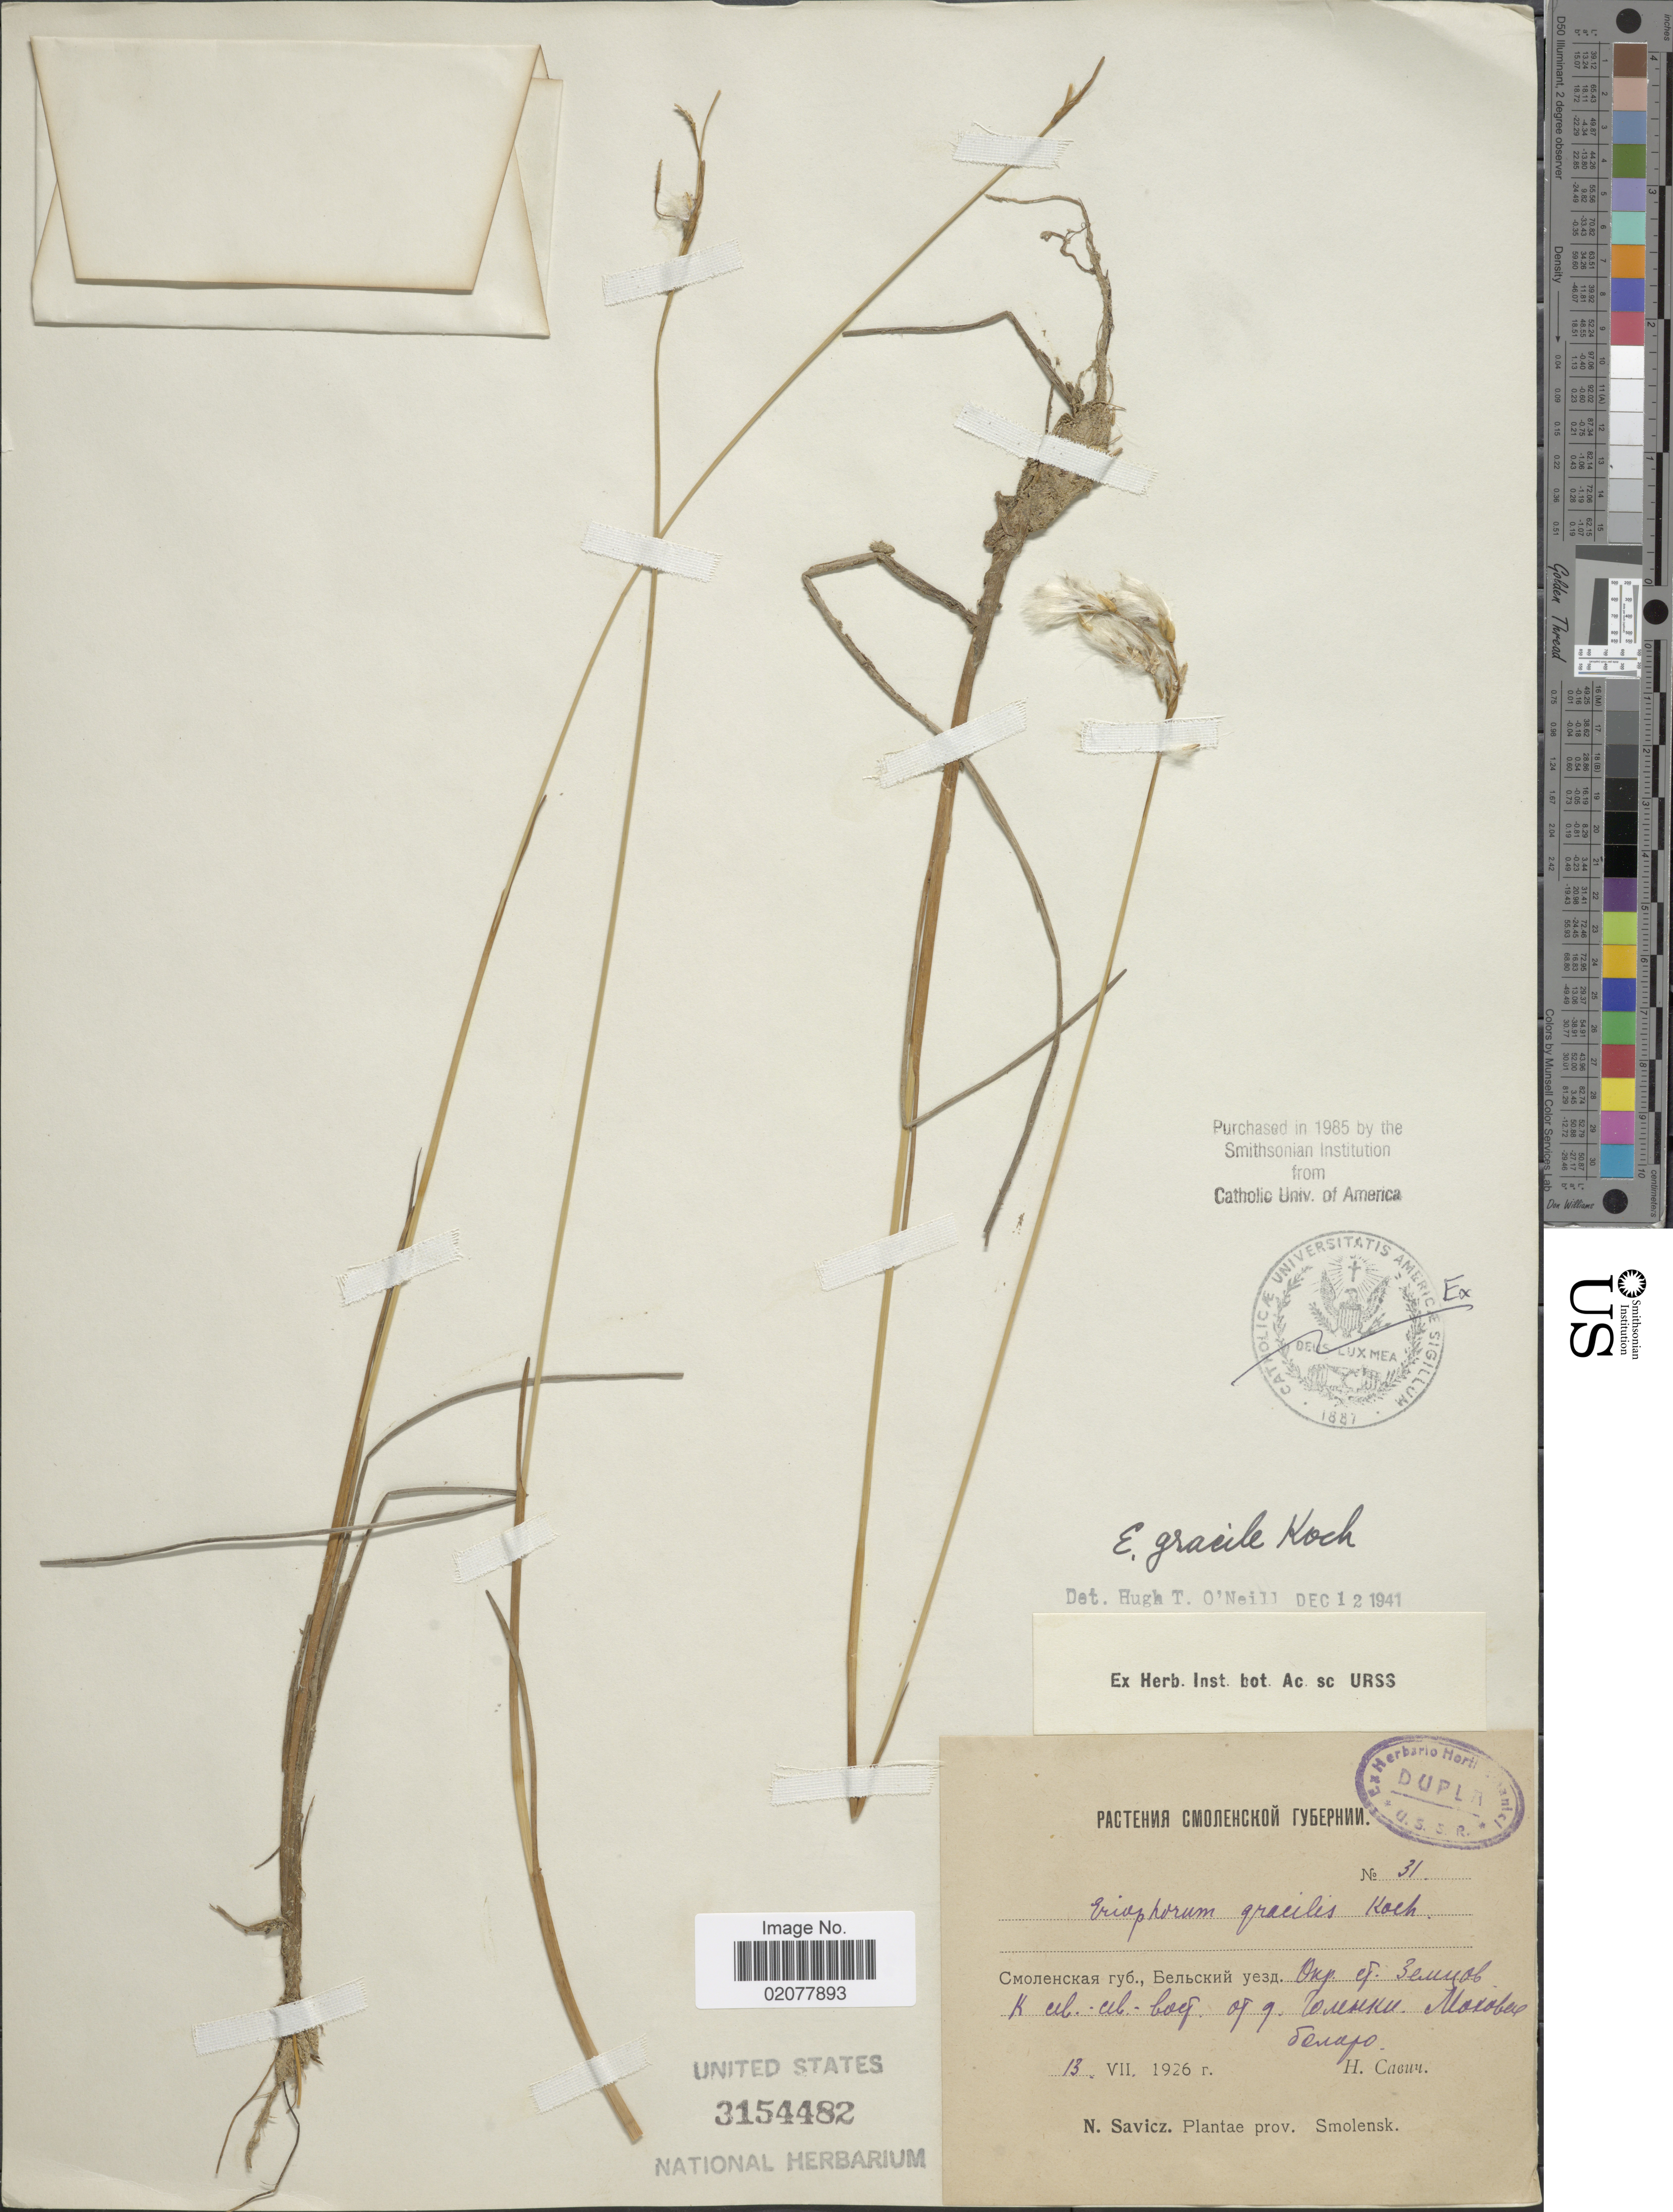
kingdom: Plantae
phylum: Tracheophyta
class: Liliopsida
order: Poales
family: Cyperaceae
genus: Eriophorum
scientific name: Eriophorum gracile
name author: W.D.J. Koch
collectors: N. Savich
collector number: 31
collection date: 1926-07-13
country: Russian Federation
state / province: Smolensk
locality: NE of Village Golenki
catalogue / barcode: US 3154482